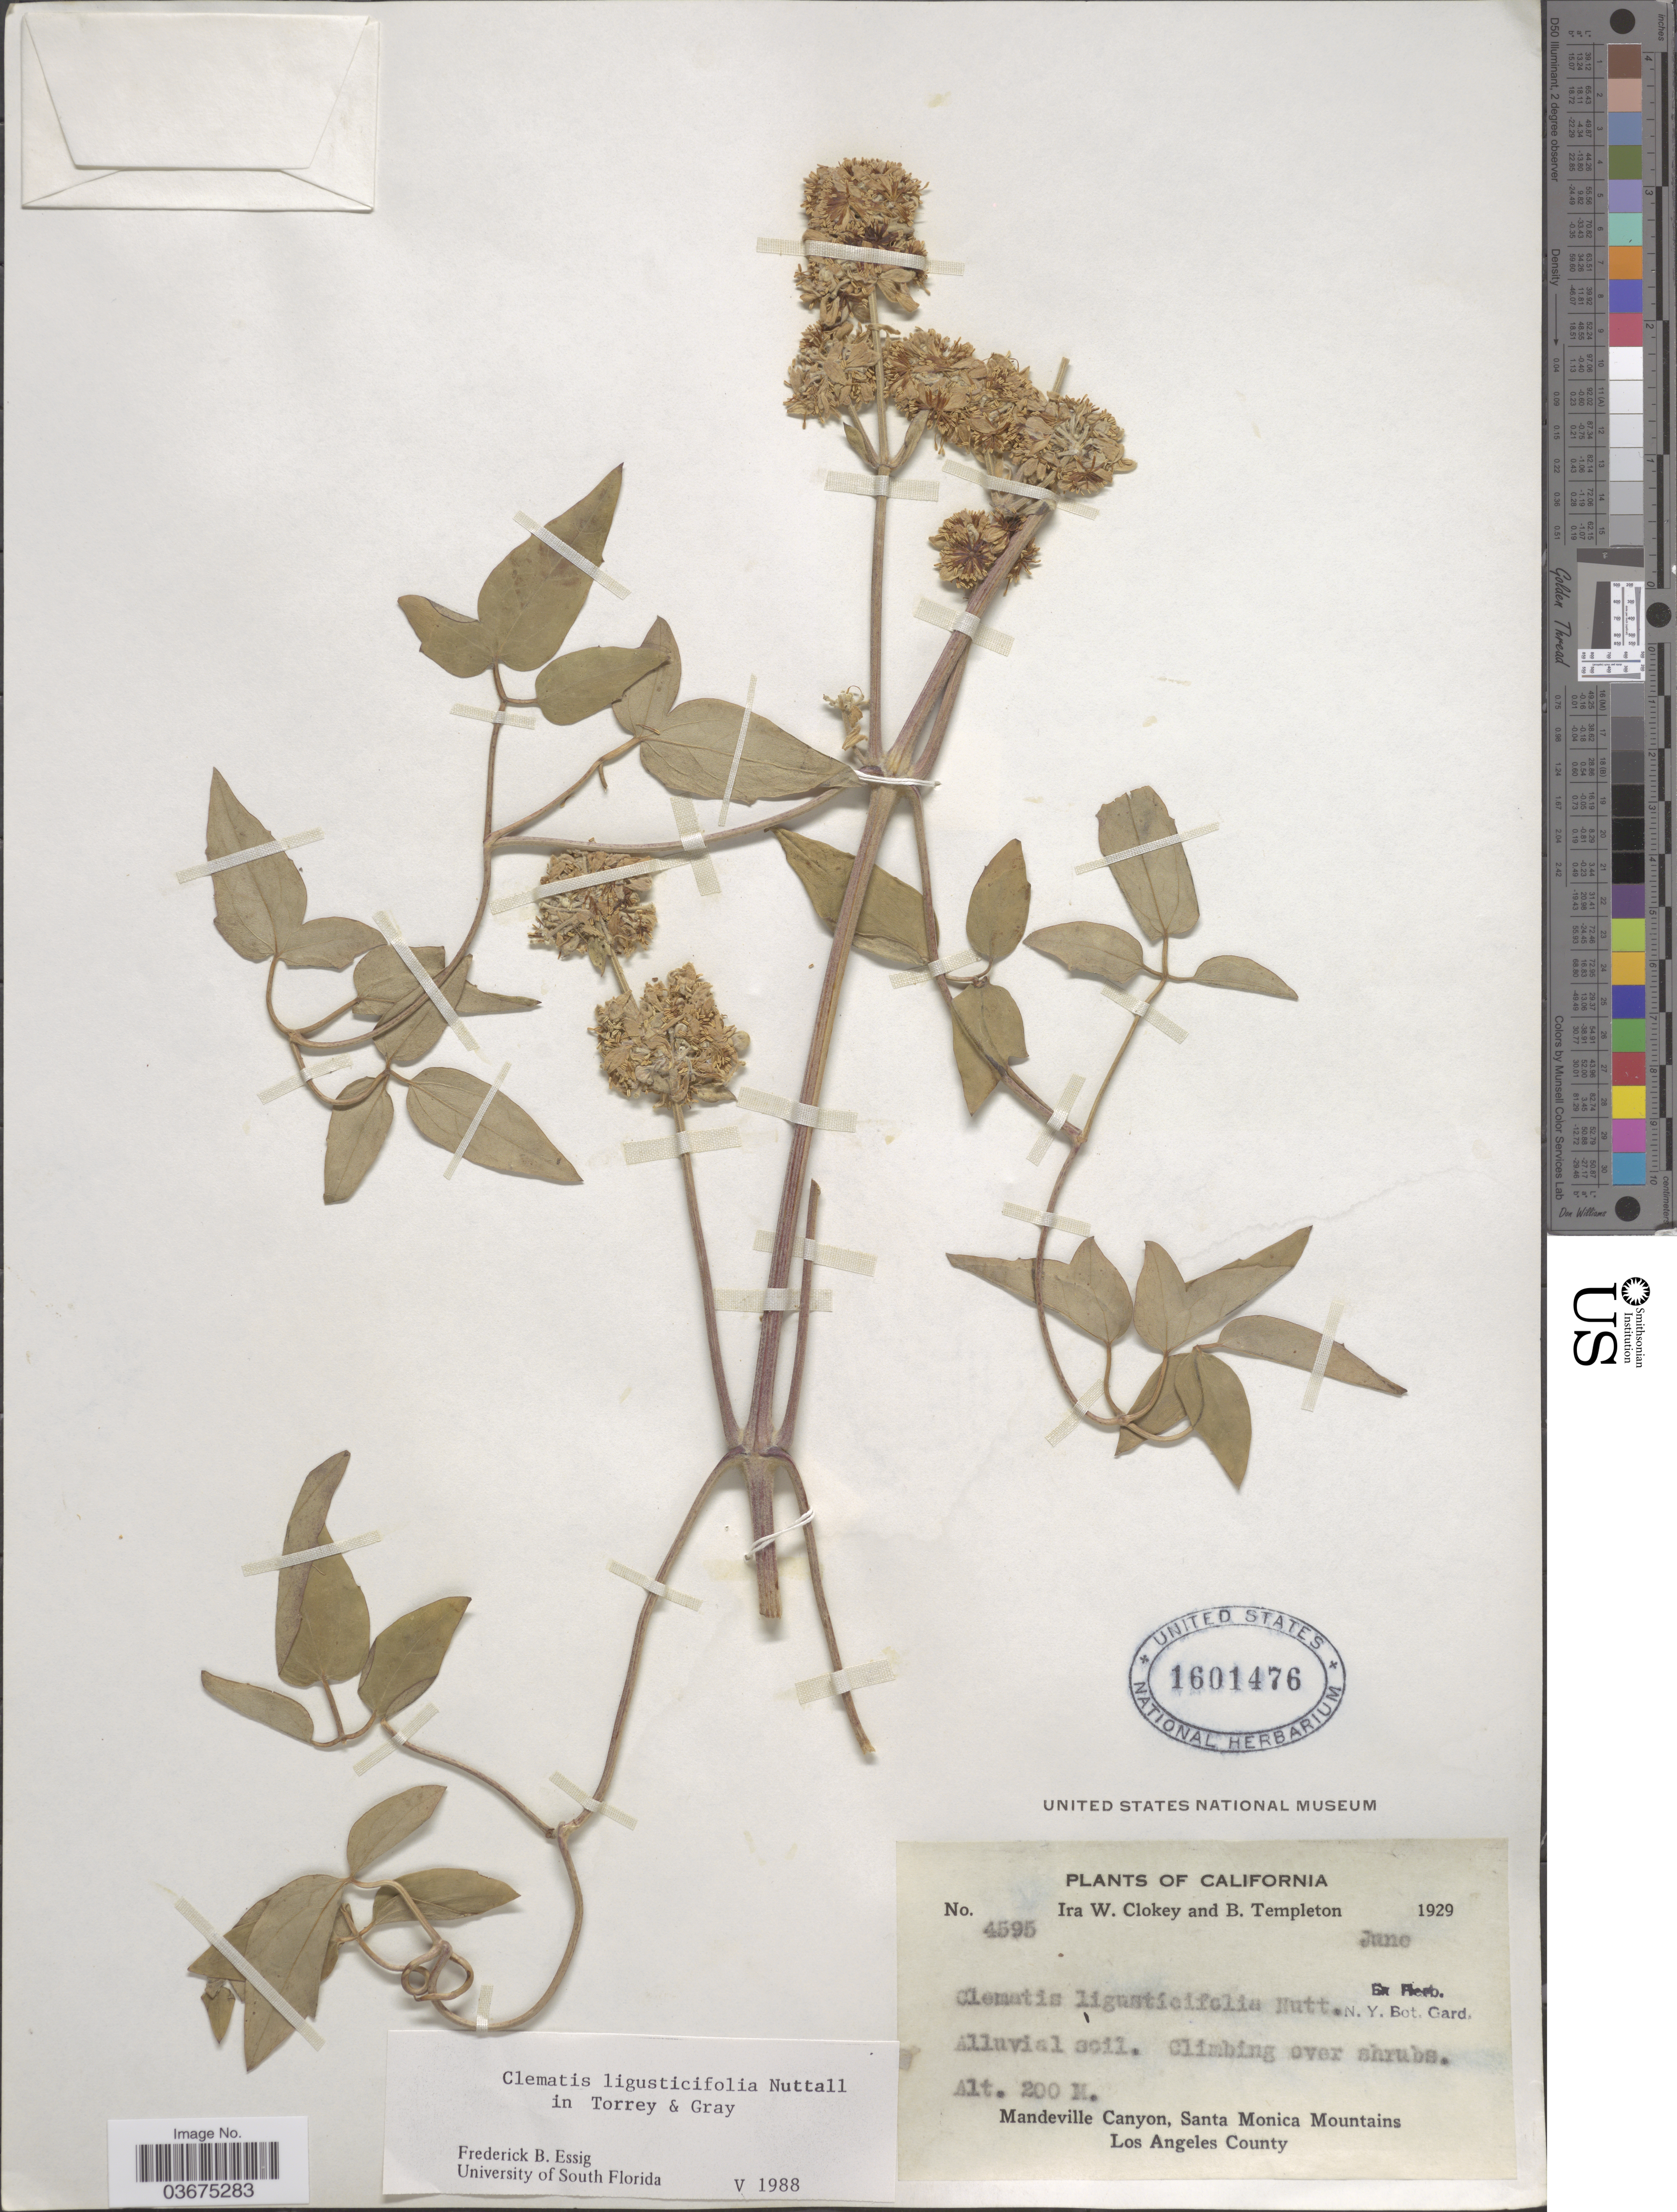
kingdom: Plantae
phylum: Tracheophyta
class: Magnoliopsida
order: Ranunculales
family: Ranunculaceae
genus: Clematis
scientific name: Clematis ligusticifolia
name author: Nutt.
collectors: I. W. Clokey & B. Templeton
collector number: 4595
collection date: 1929-06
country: United States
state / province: California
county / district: Los Angeles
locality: Mandeville Canyon, Santa Monica Mountains. Los Angeles County.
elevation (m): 200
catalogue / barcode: US 1601476